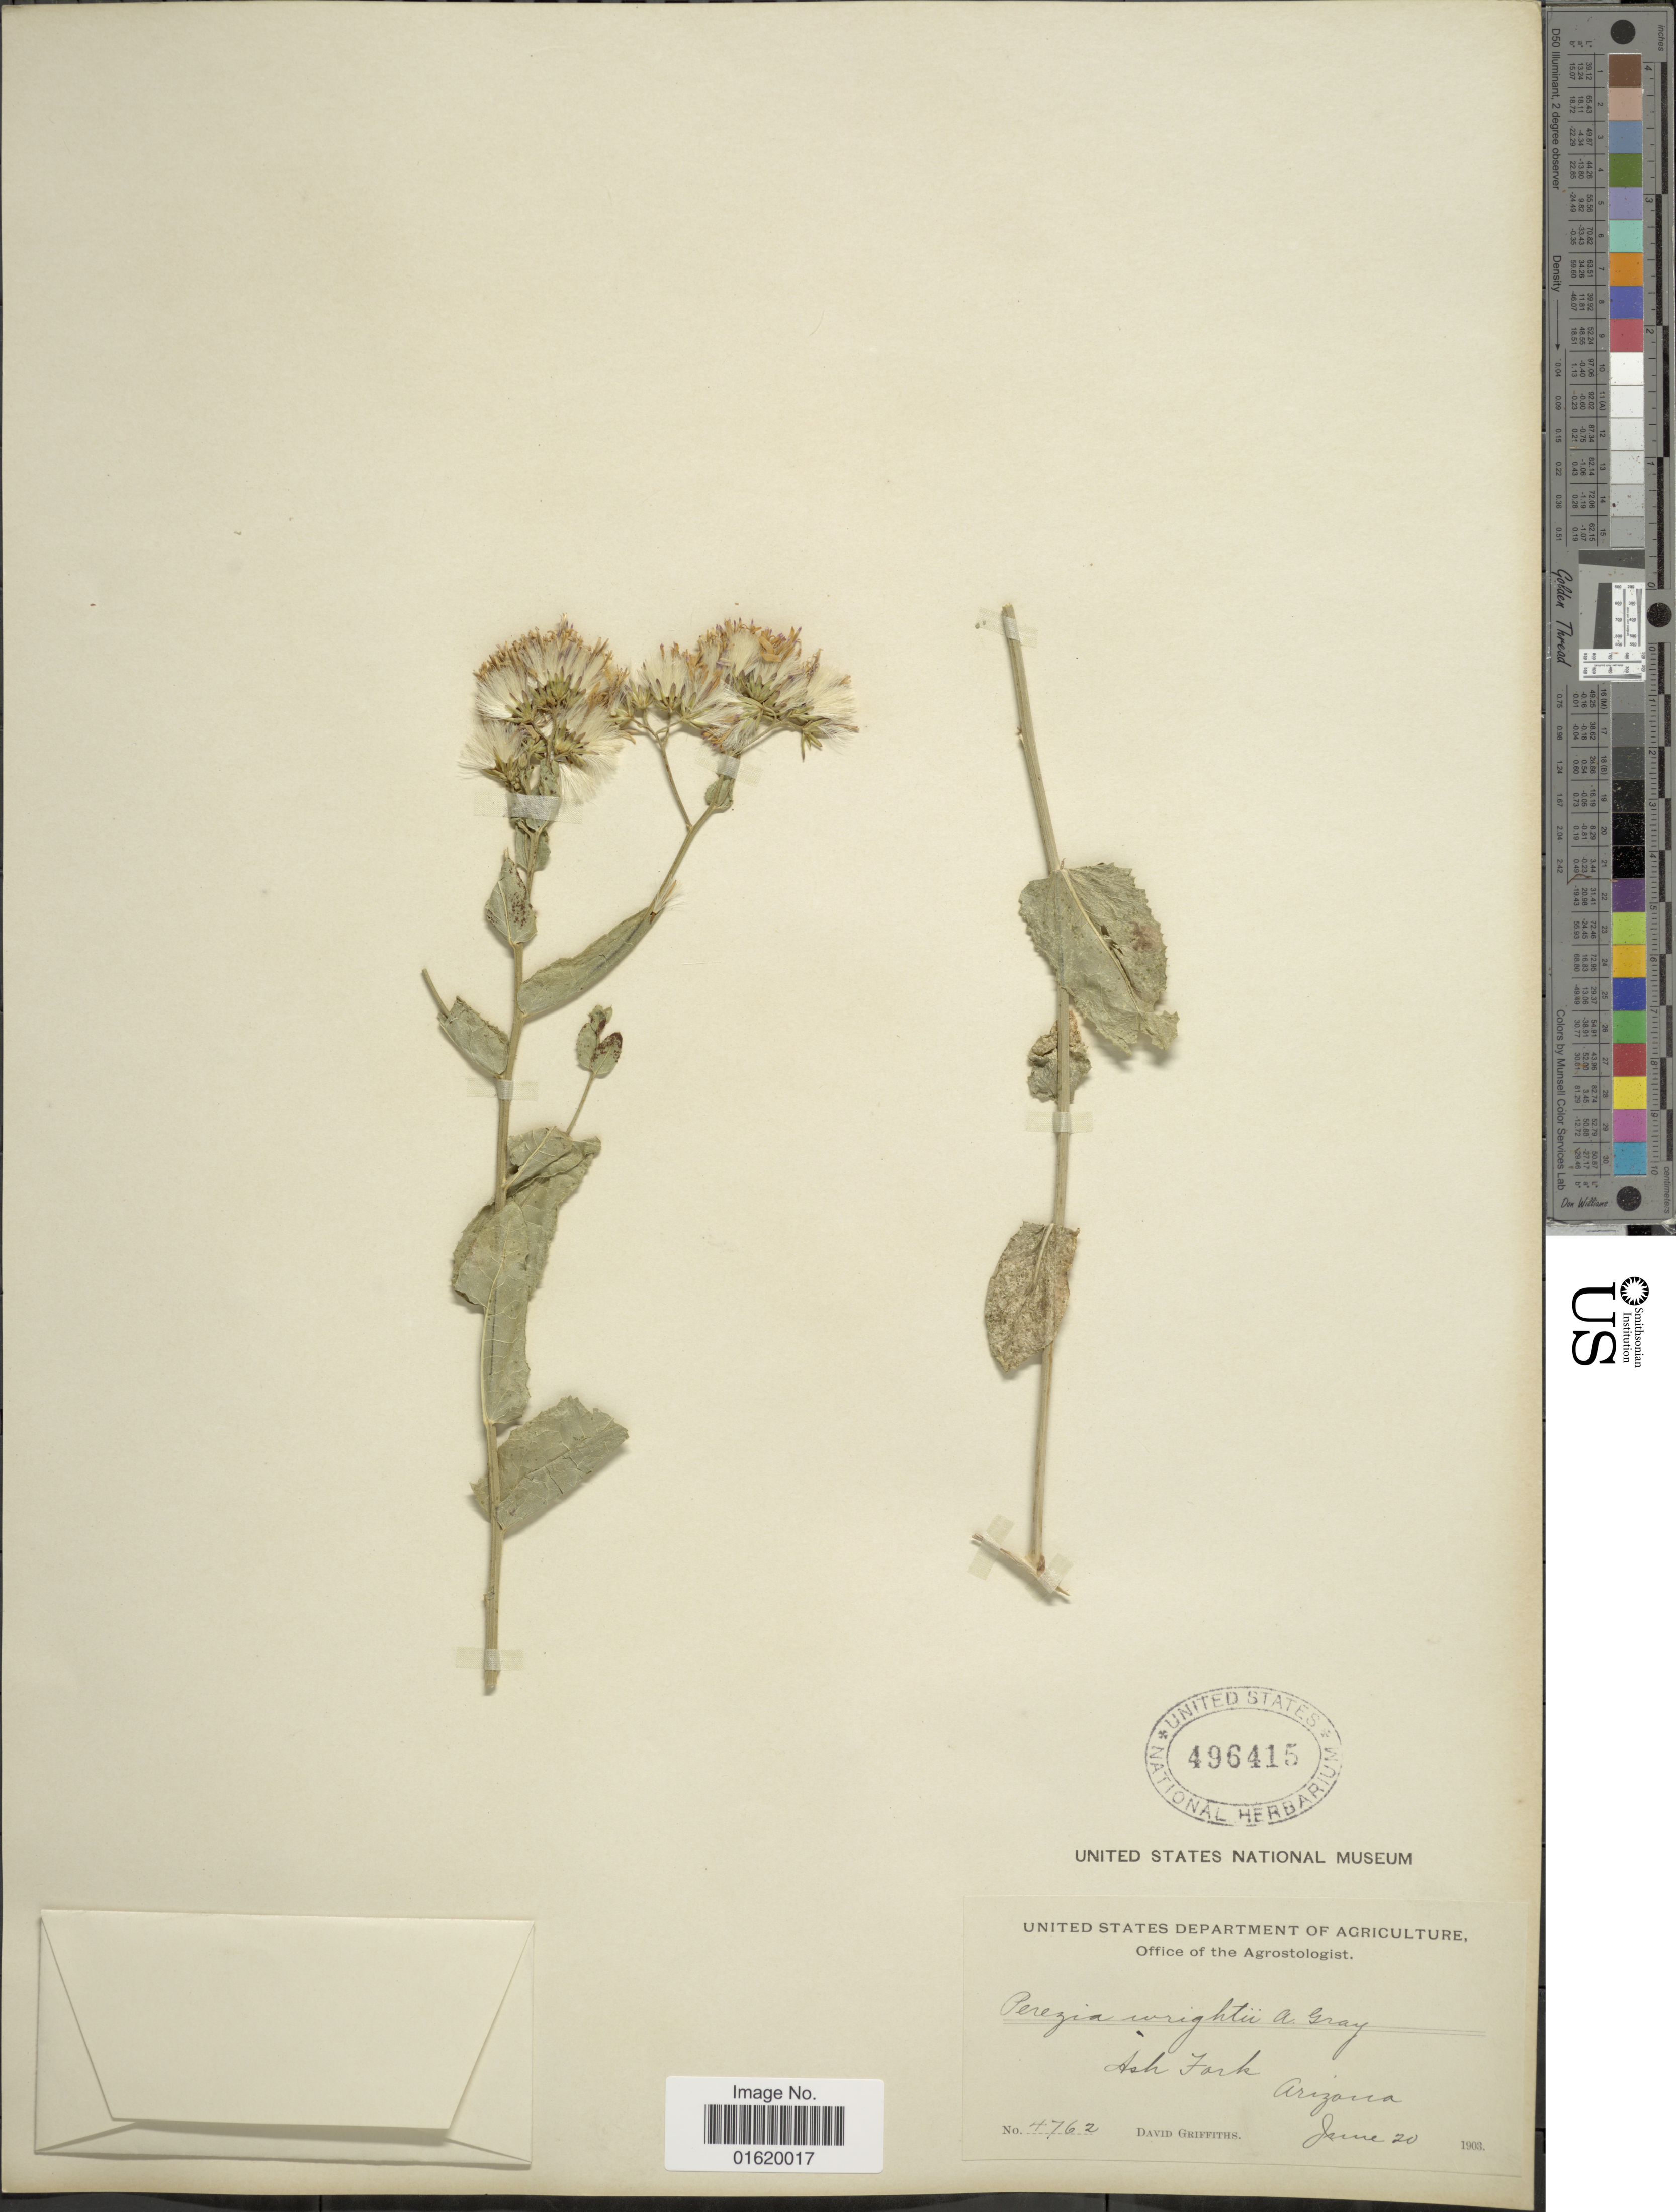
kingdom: Plantae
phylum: Tracheophyta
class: Magnoliopsida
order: Asterales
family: Asteraceae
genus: Acourtia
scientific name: Acourtia wrightii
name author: (A. Gray) Reveal & R.M. King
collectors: D. Griffiths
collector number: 4762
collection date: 1903-06-20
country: United States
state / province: Arizona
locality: Ash Fork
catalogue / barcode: US 496415